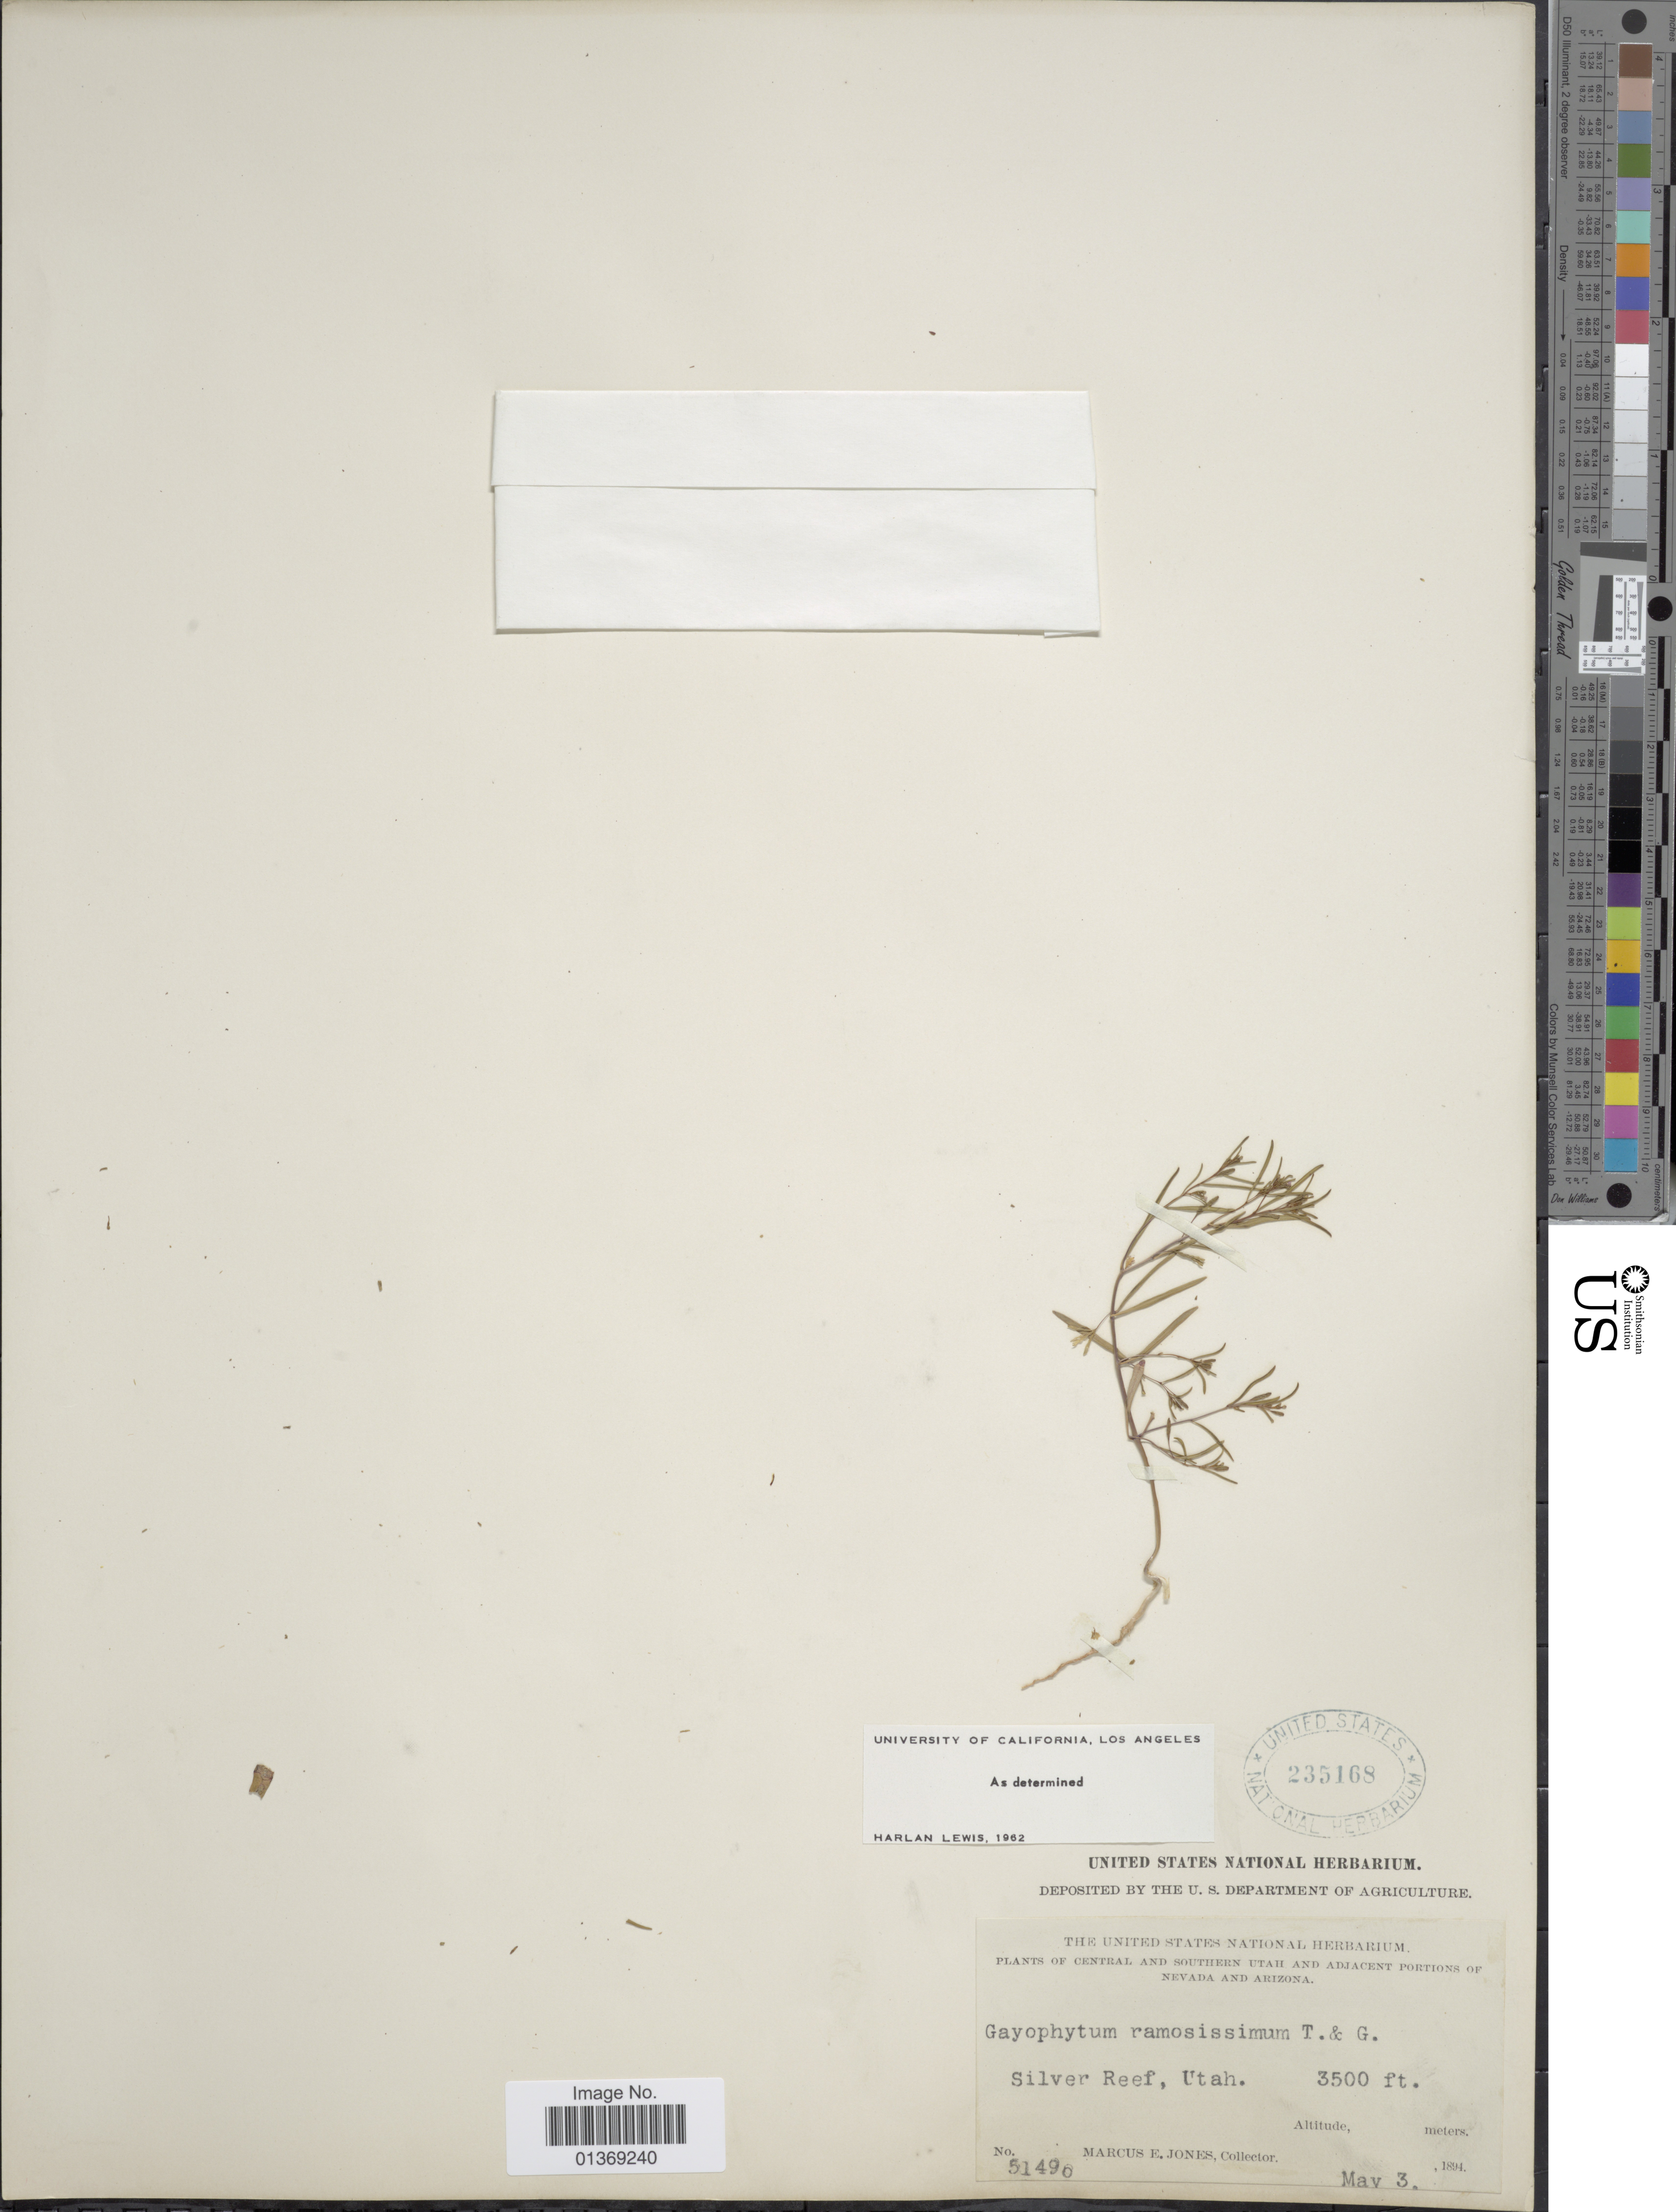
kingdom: Plantae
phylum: Tracheophyta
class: Magnoliopsida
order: Myrtales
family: Onagraceae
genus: Gayophytum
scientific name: Gayophytum ramosissimum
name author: Torr. & A. Gray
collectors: M. E. Jones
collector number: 5149o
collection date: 1894-05-03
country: United States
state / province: Utah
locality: Central and Southern Utah and Adjacent Portions of Nevada and Arizona, Silver Reef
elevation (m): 1067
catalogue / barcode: US 235168